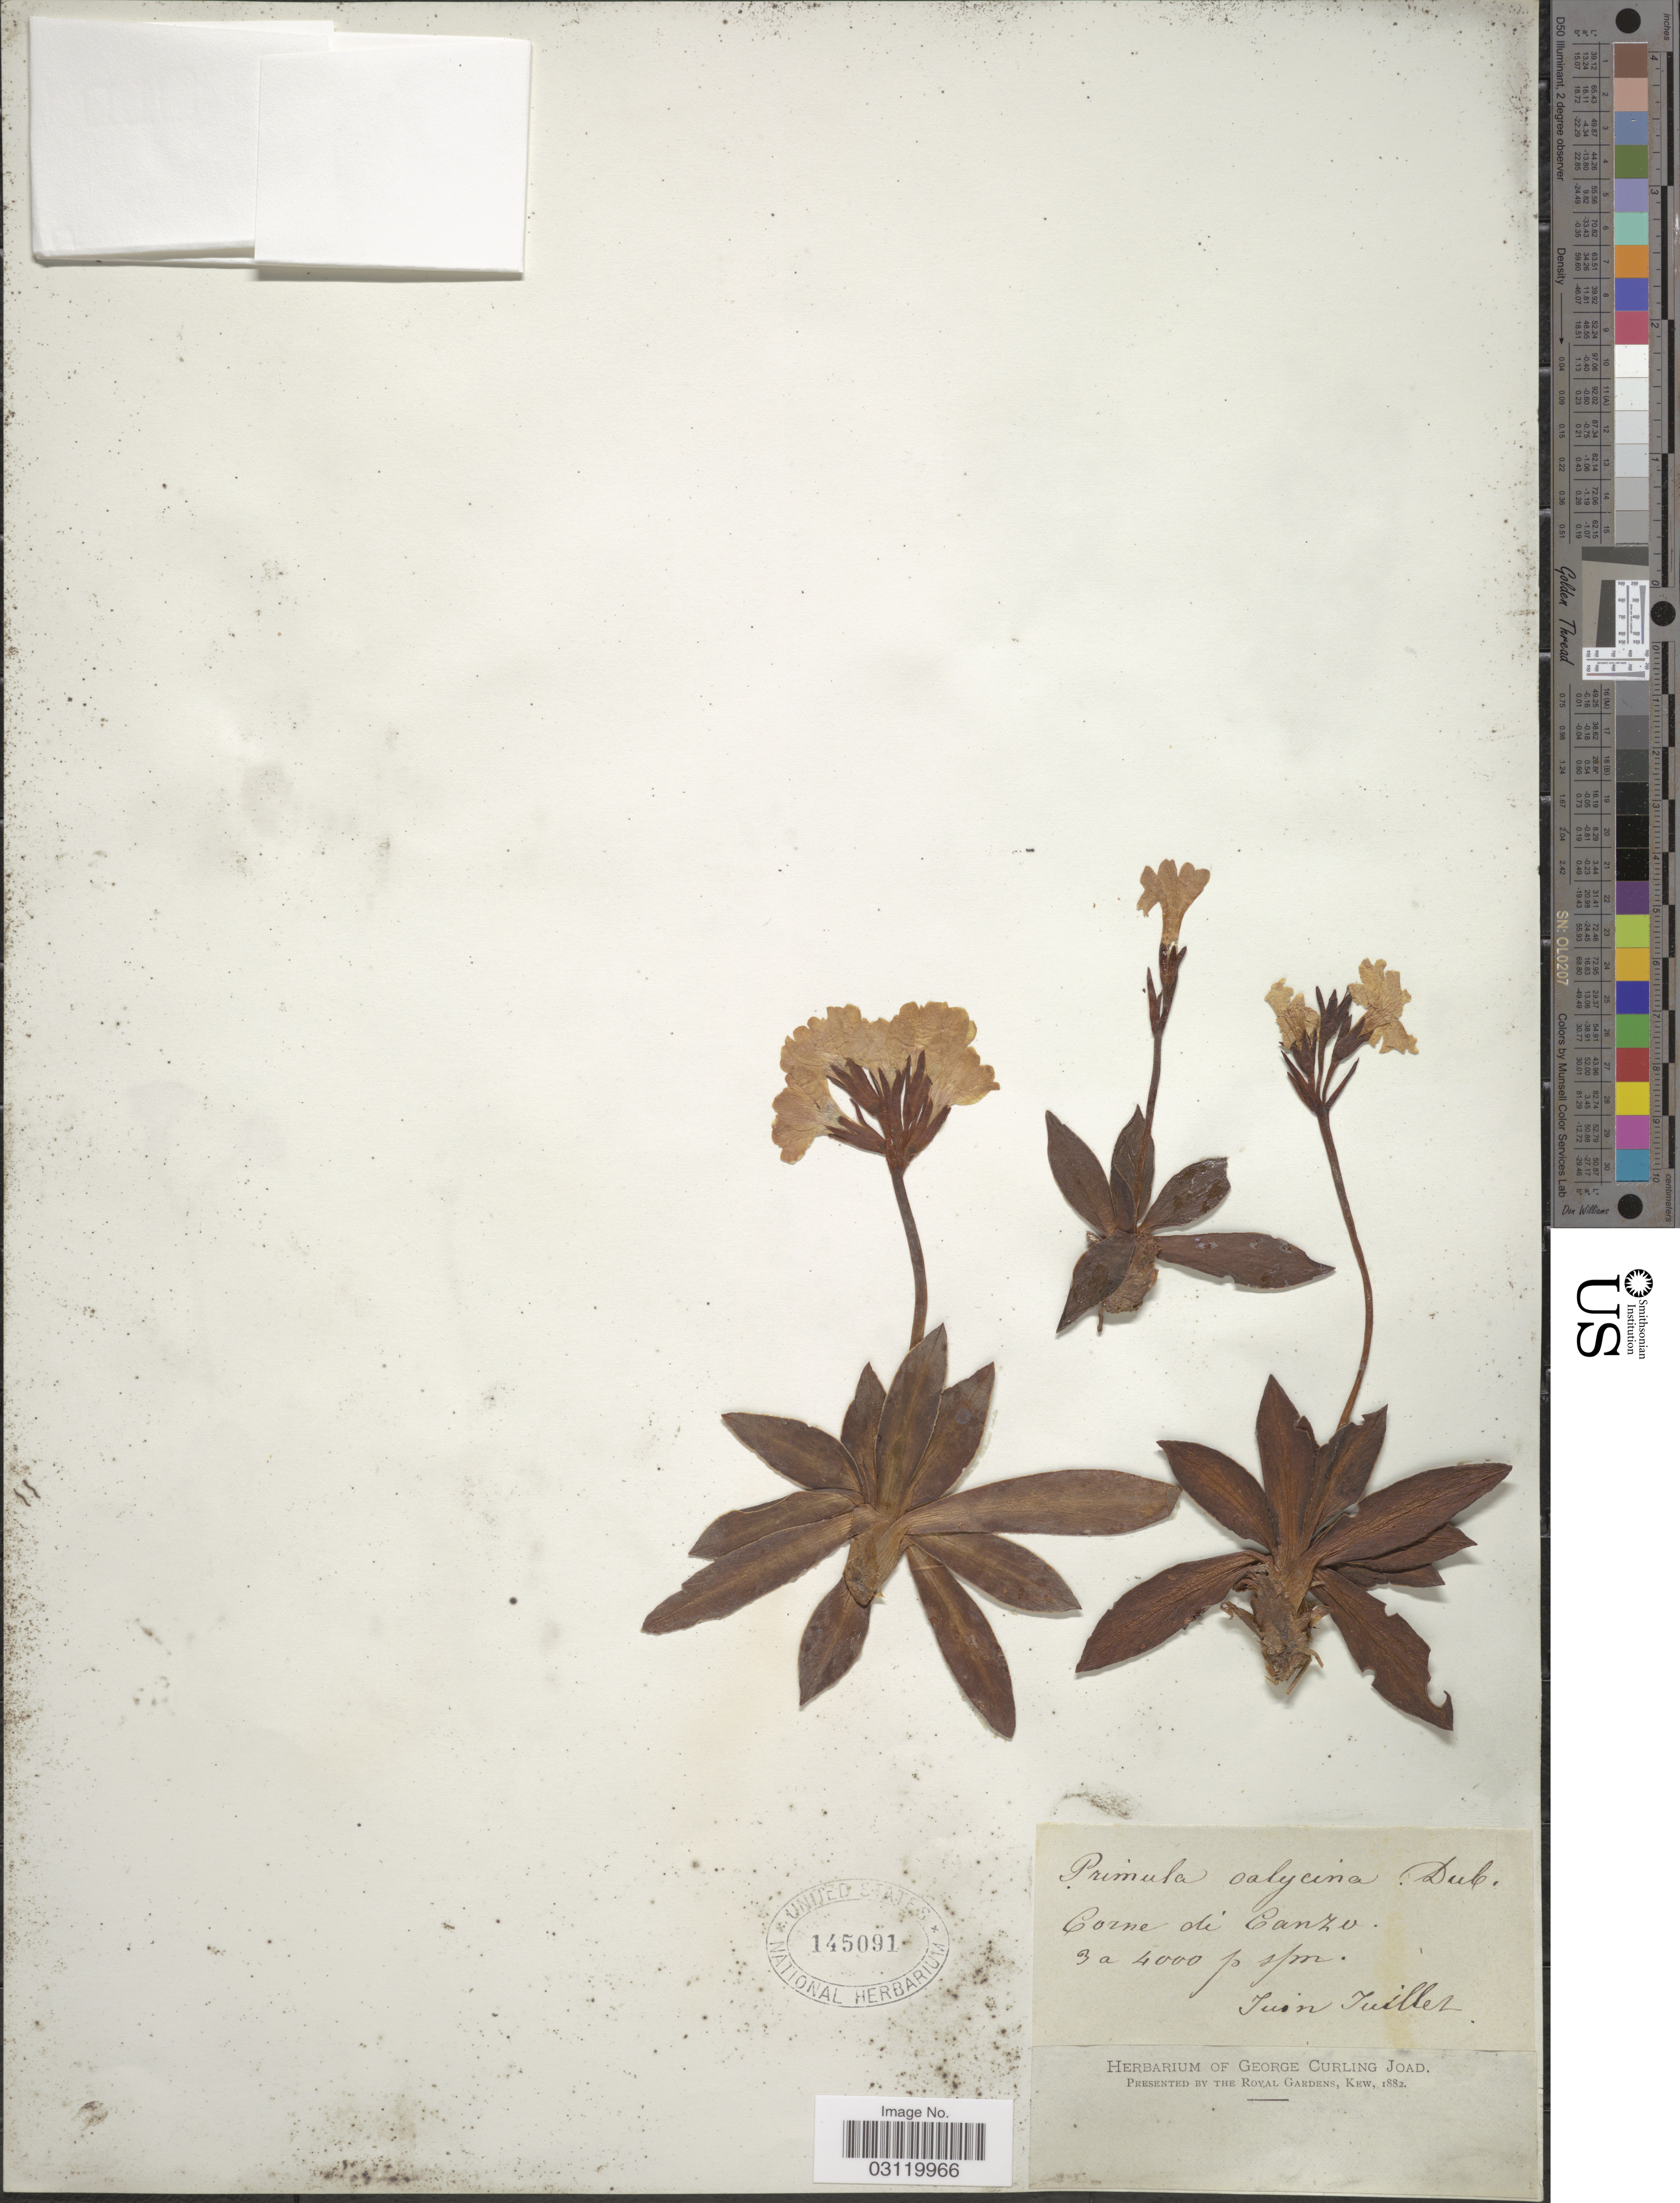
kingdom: Plantae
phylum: Tracheophyta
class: Magnoliopsida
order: Ericales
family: Primulaceae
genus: Primula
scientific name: Primula calycina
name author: Duby ex Gaudin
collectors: ex herb. George Curling Joad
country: Italy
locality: Corne di Canzo.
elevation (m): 3000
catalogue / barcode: US 145091